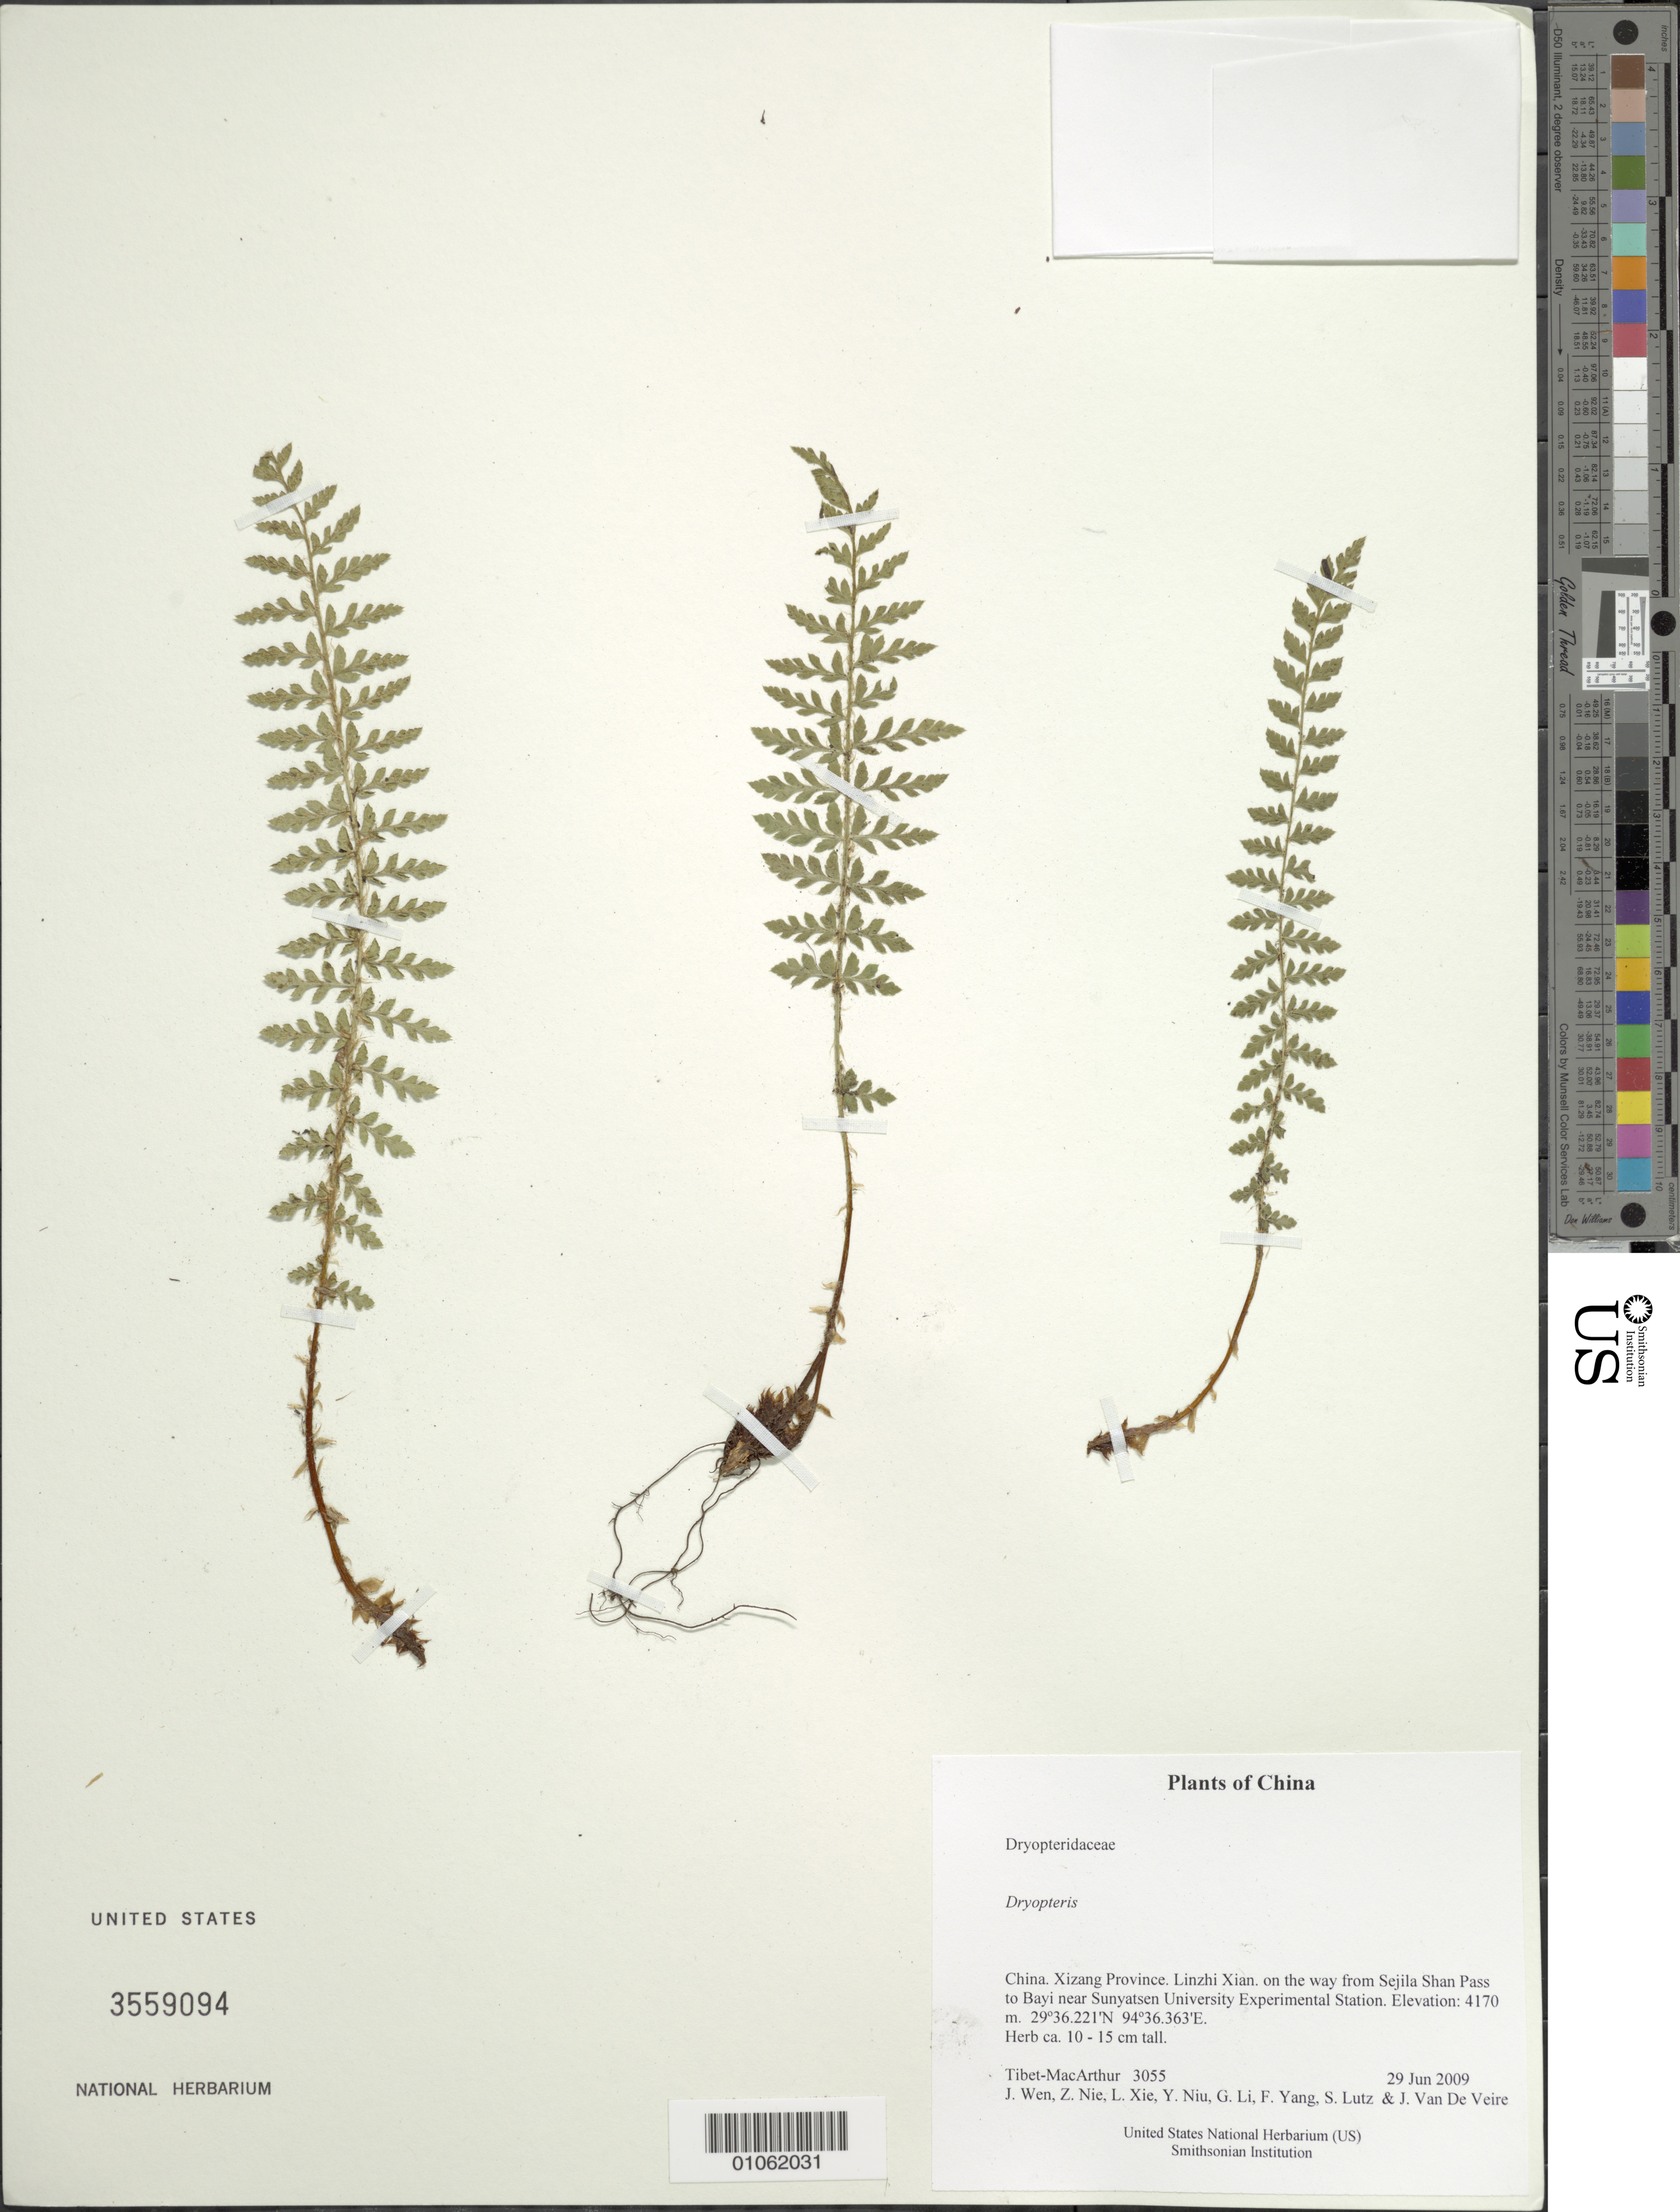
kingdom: Plantae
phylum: Tracheophyta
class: Polypodiopsida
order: Polypodiales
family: Dryopteridaceae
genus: Dryopteris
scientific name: Dryopteris sp.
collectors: Tibet-MacArthur, J. Wen, Z. Nie, L. Xie, Y. Niu, G. Li, F. Yang, S. Lutz & J. Van De Veire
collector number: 3055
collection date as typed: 29 Jun 2009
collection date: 2009-06-29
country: China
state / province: Xizang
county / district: Linzhi Xian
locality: on the way from Sejila Shan Pass to Bayi near Sunyatsen University Experimental Station.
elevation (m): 4170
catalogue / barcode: US 3559094